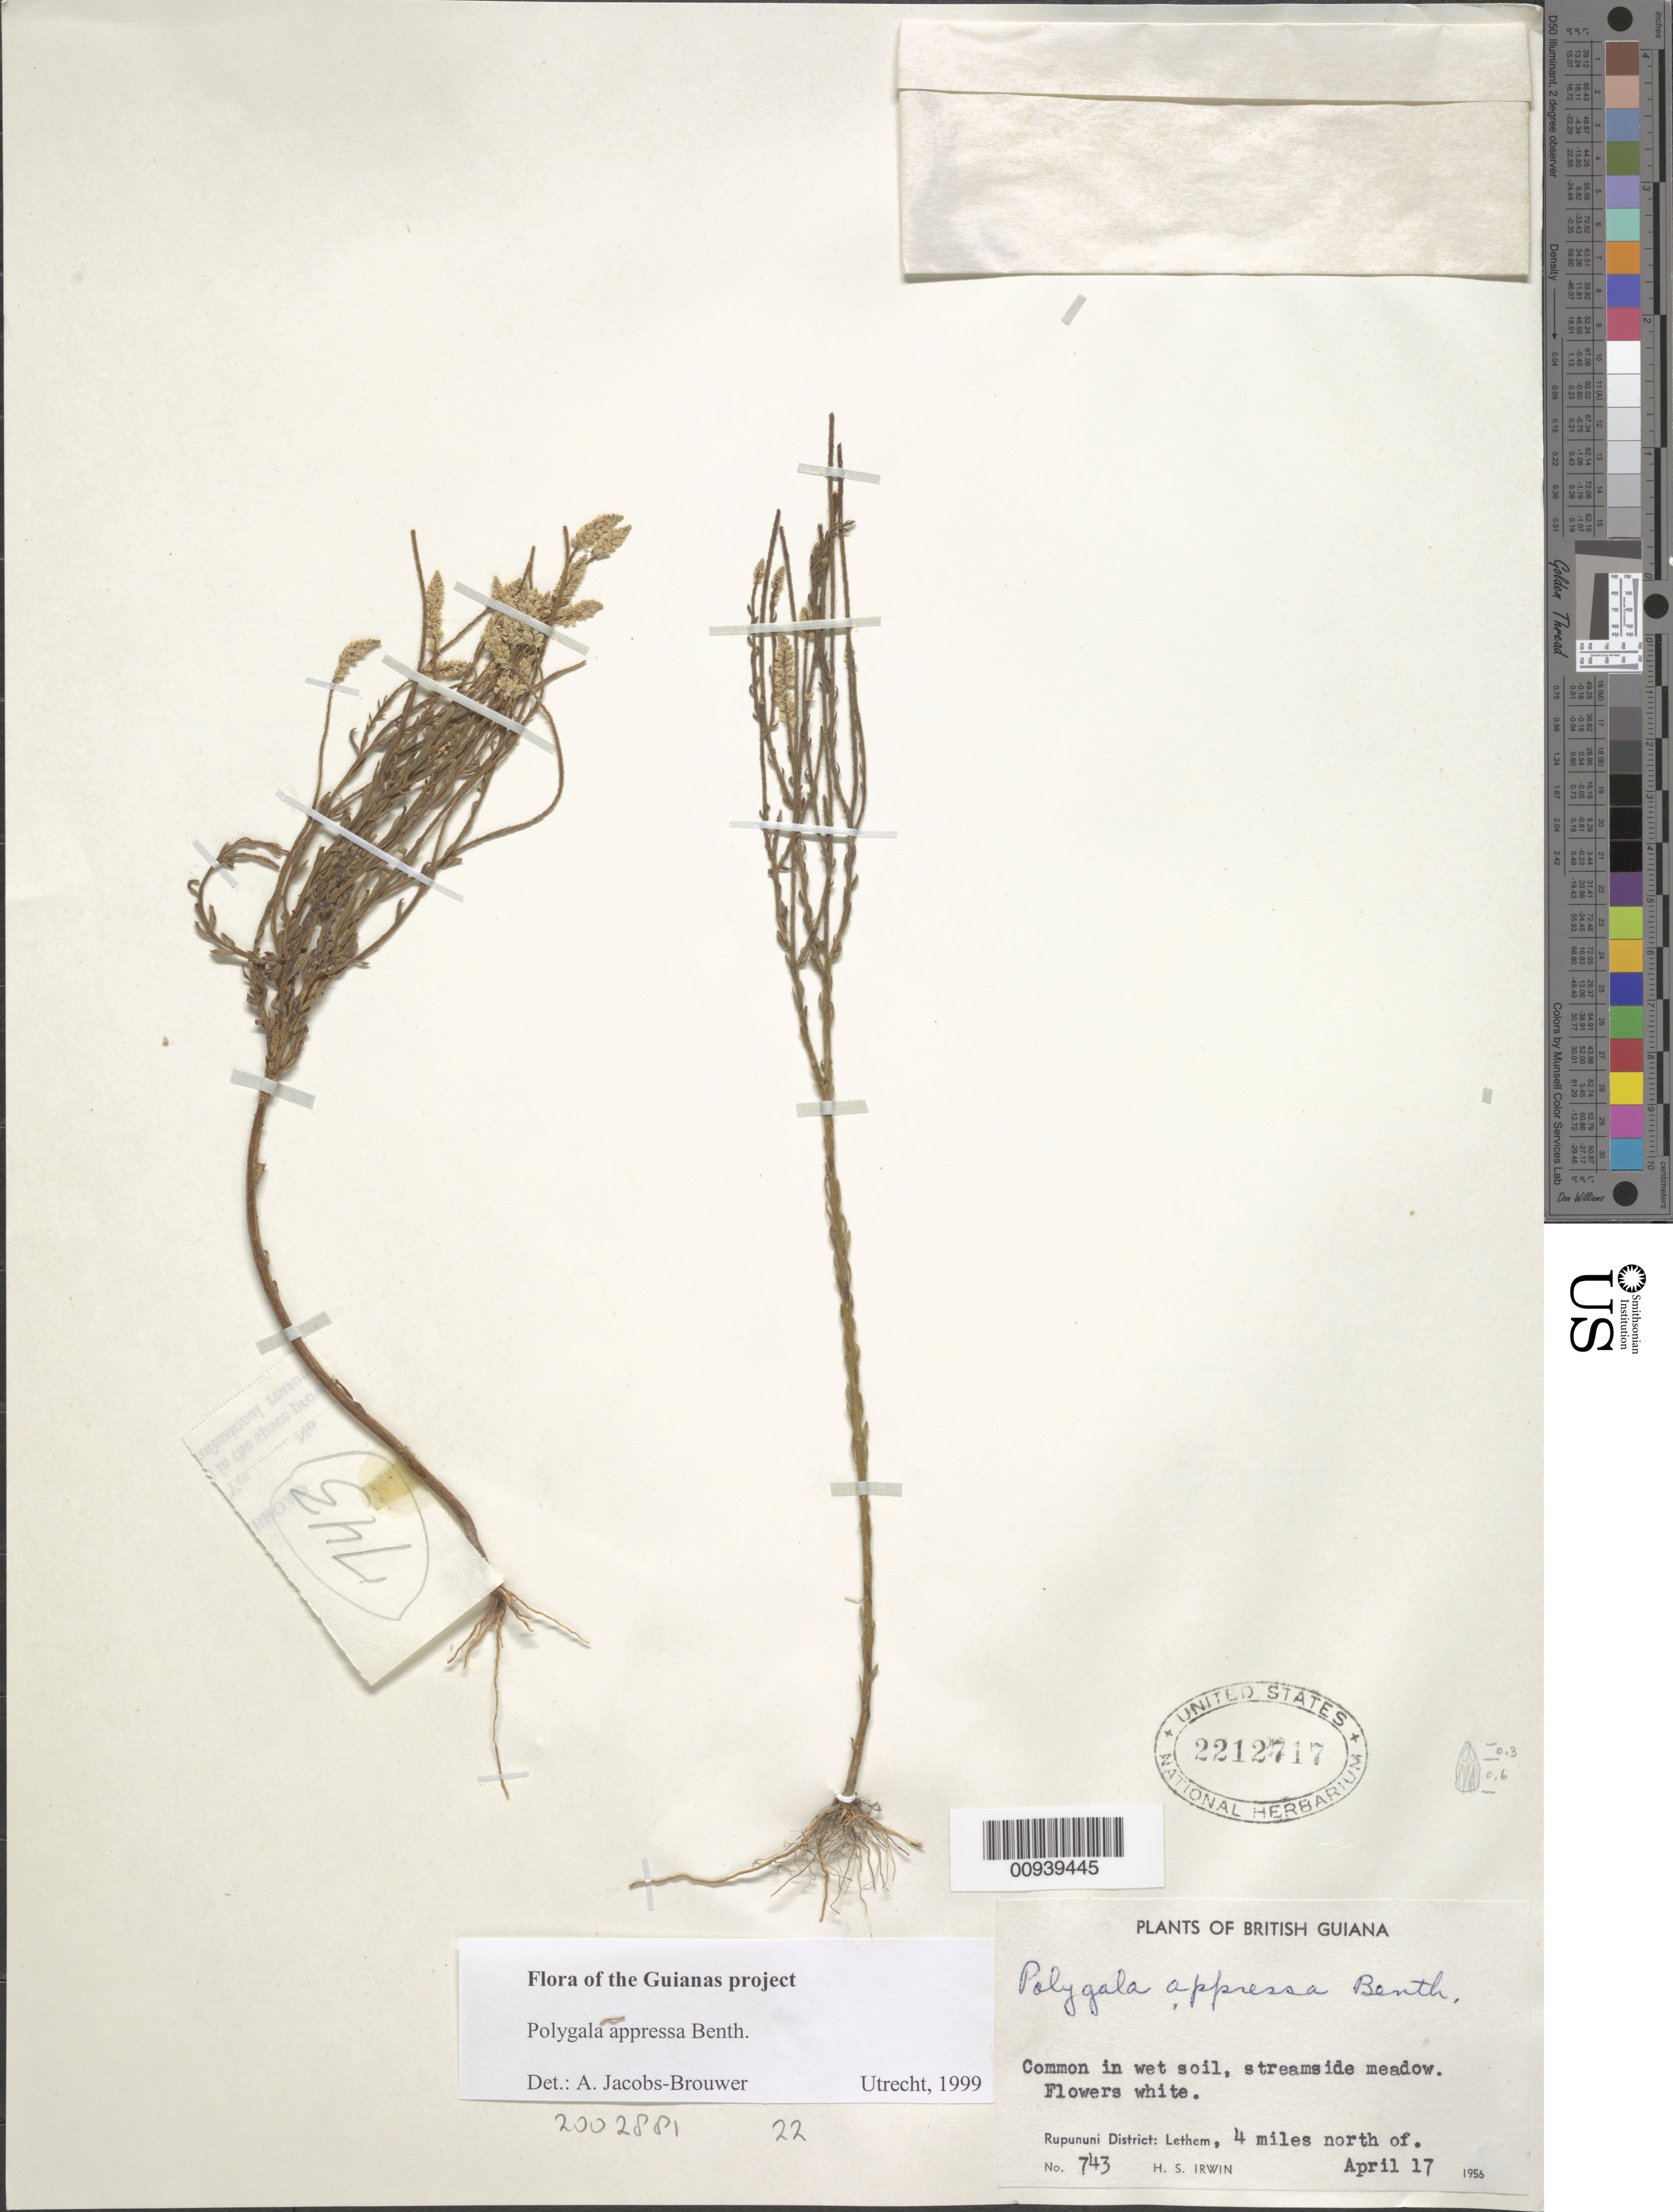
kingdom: Plantae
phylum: Tracheophyta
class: Magnoliopsida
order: Fabales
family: Polygalaceae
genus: Polygala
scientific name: Polygala appressa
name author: Benth.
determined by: Jacobs-Brouwer, A.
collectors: H. Irwin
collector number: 743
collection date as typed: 17-Apr-56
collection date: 1956-04-17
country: Guyana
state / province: U. Takutu-U. Essequibo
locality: Rupununi Dist., 4 mi. N of Lethem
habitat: Wet soil, streamside meadow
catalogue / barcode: US 2212717